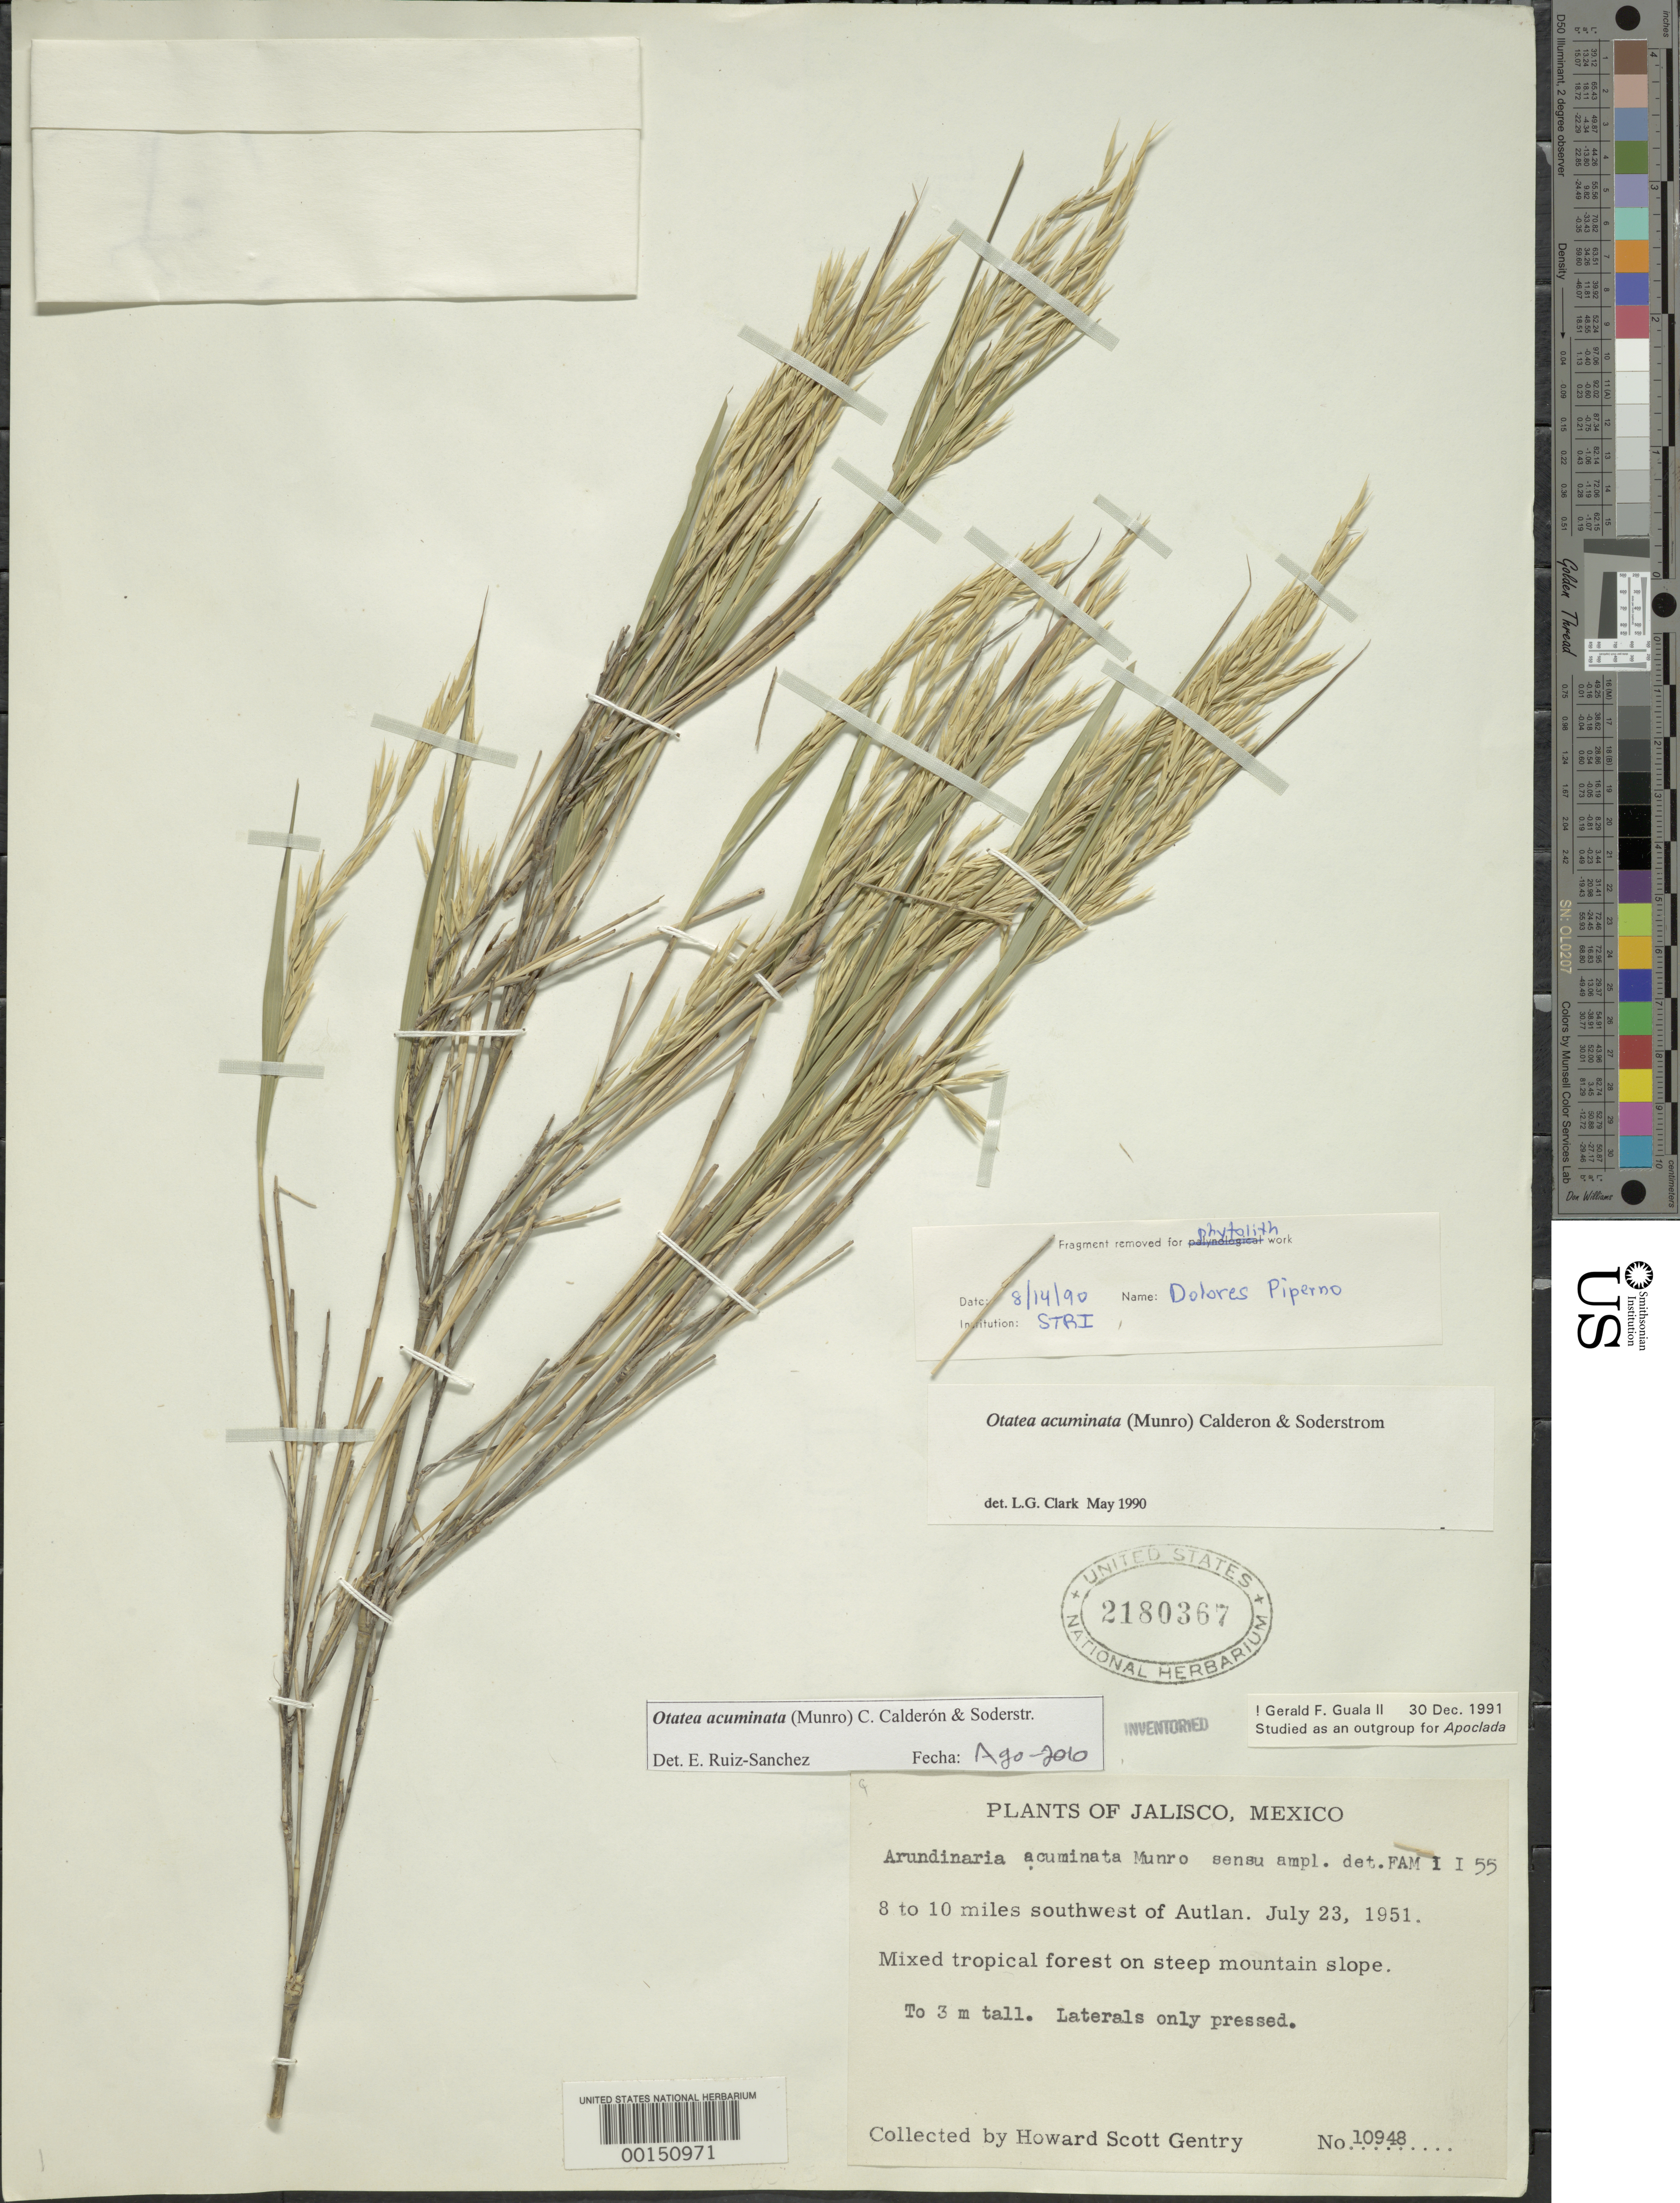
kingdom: Plantae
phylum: Tracheophyta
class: Liliopsida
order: Poales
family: Poaceae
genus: Otatea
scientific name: Otatea acuminata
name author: (Munro) C. E. Calderón & Soderstr.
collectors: H. S. Gentry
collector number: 10948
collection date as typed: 23 Jul 1951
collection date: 1951-07-23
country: Mexico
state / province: Jalisco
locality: Autlan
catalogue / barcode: US 2180367